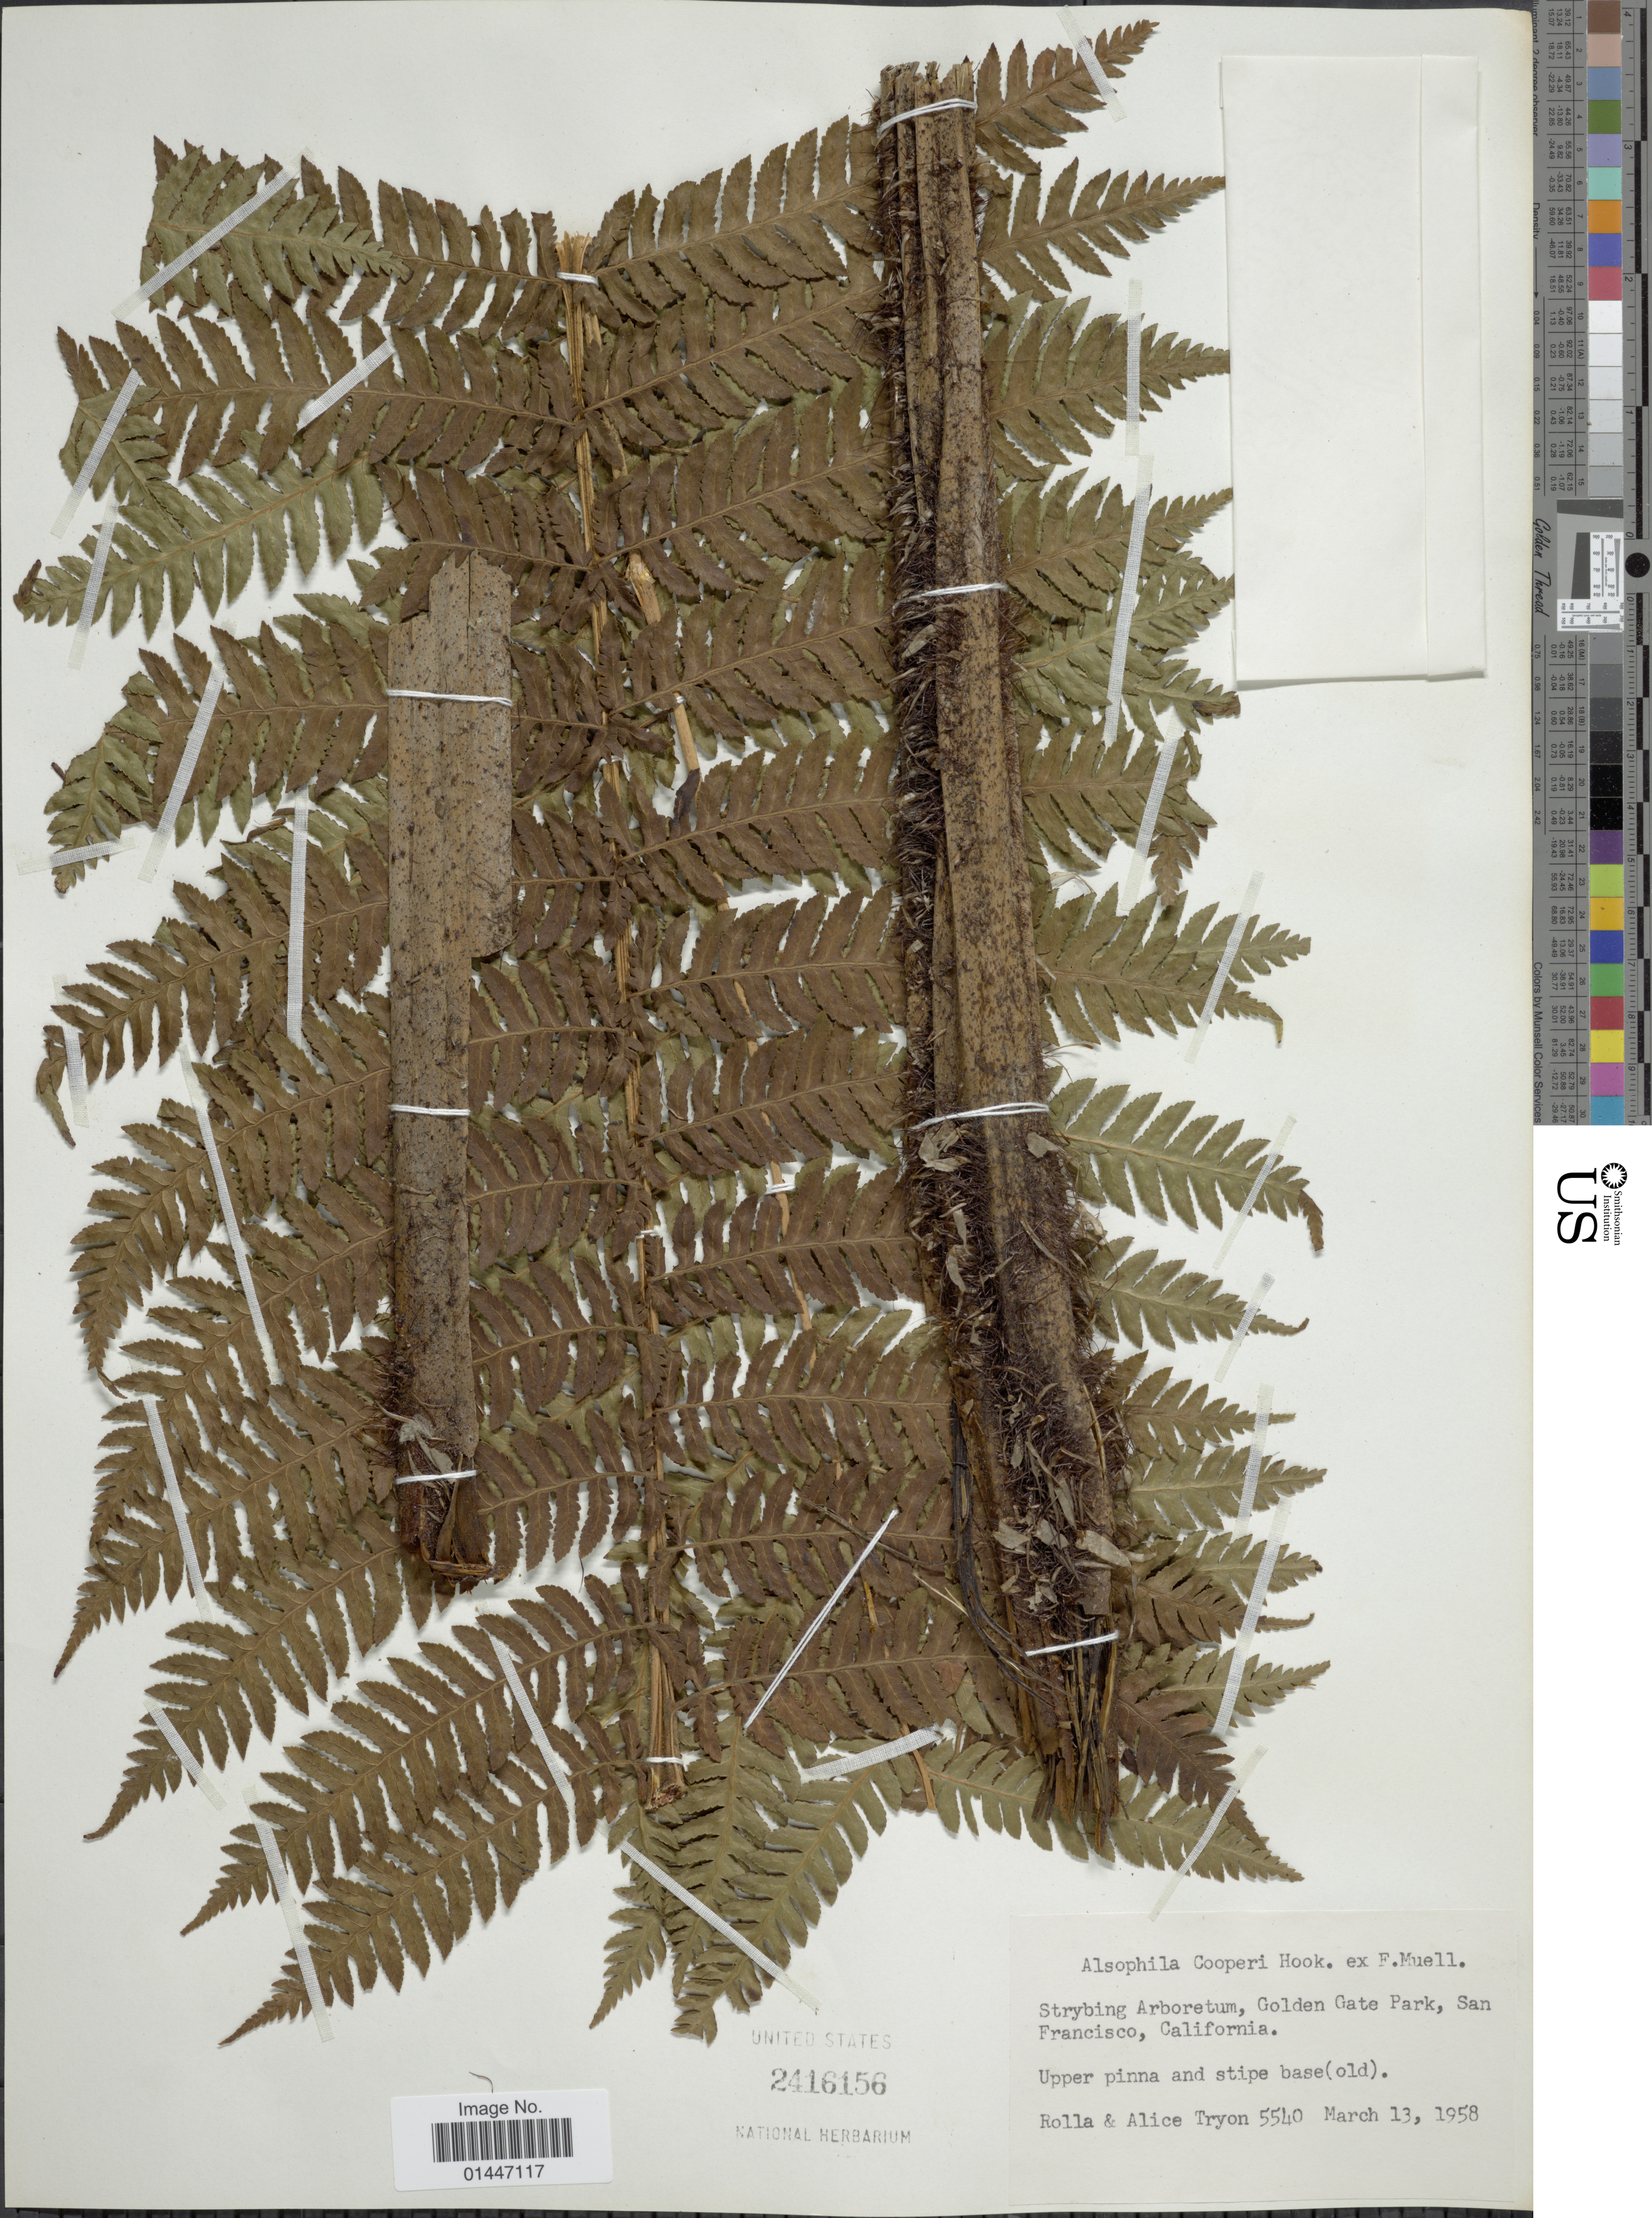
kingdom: Plantae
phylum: Tracheophyta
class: Polypodiopsida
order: Cyatheales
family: Cyatheaceae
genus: Sphaeropteris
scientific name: Sphaeropteris cooperi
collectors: R. M. Tryon & A. F. Tryon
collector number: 5440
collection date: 1958-03-13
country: United States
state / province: California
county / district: San Francisco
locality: Strybing Arboretum, Golden Gate Park, San Francisco. Upper pina and stipe base ( old)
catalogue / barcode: US 2416156